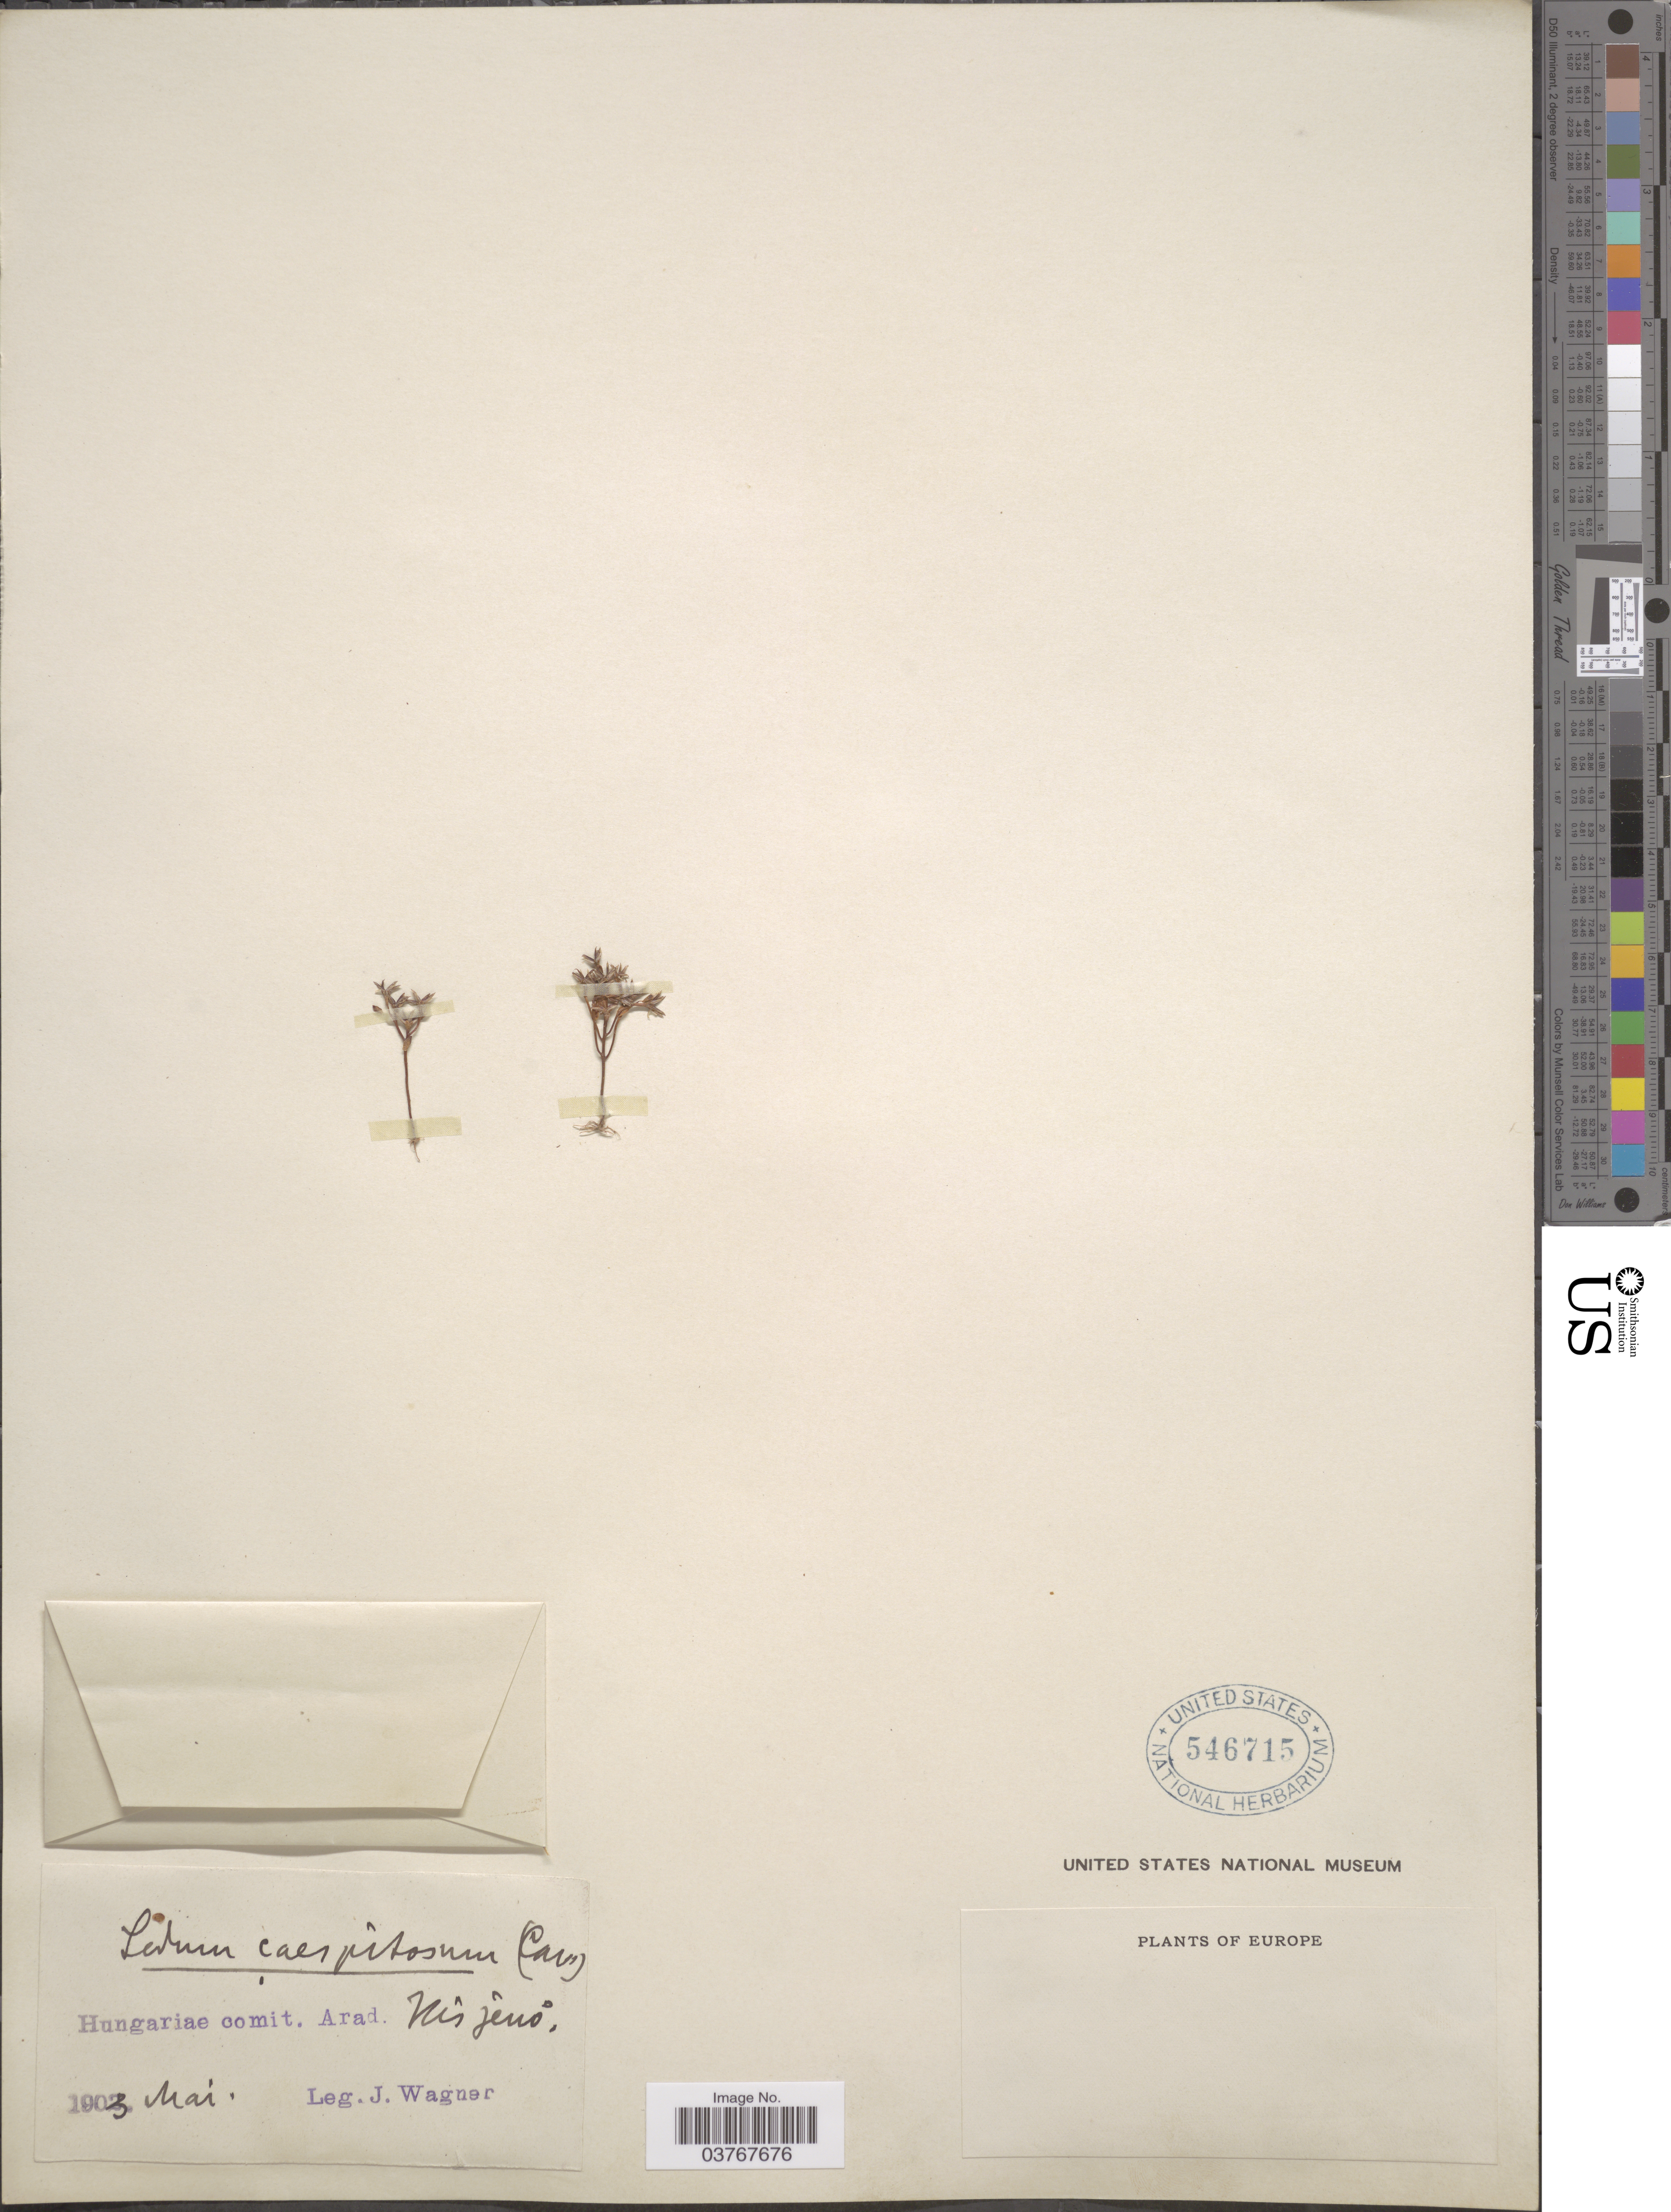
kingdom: Plantae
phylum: Tracheophyta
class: Magnoliopsida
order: Saxifragales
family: Crassulaceae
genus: Sedum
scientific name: Sedum caespitosum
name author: (Cav.) DC.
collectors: J. Wagner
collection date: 1903-05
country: Hungary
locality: Hungariae comit. Arad. Nis jeno. [interpreted]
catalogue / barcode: US 546715